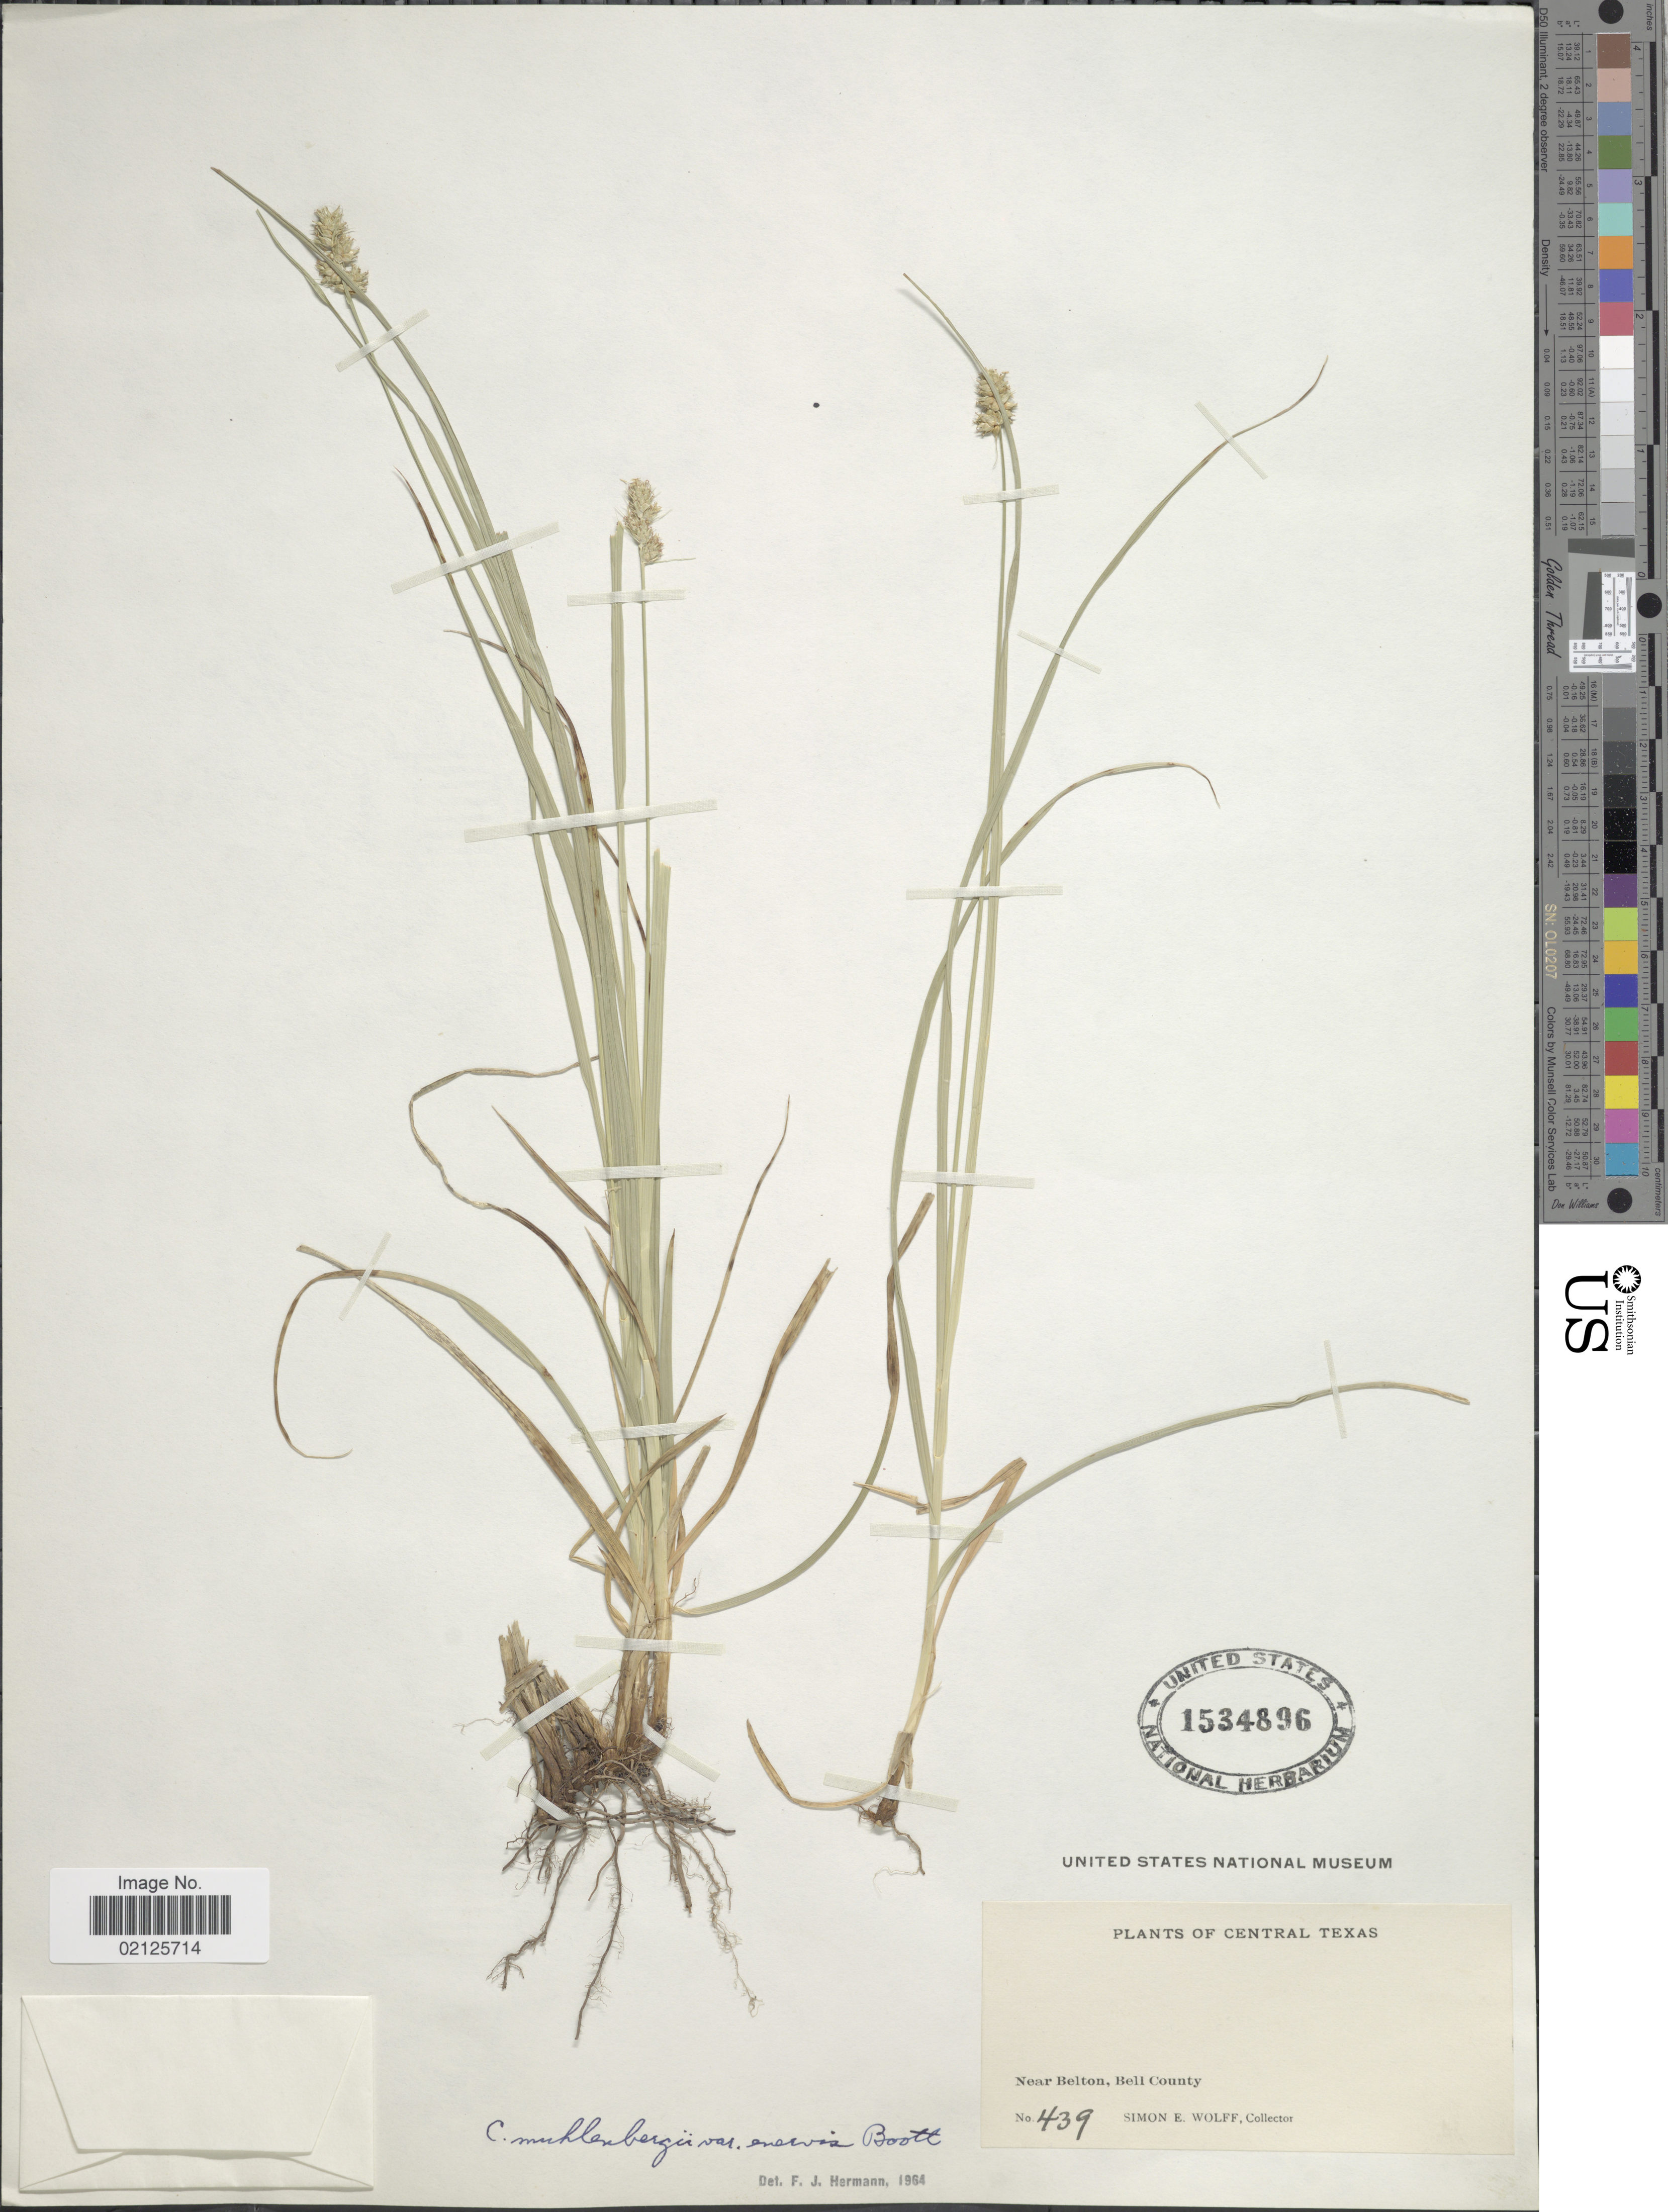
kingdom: Plantae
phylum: Tracheophyta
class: Liliopsida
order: Poales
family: Cyperaceae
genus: Carex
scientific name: Carex muehlenbergii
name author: Willd.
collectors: S. E. Wolff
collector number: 439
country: United States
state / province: Texas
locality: Central Texas, Near Belton, Bell County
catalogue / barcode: US 1534896